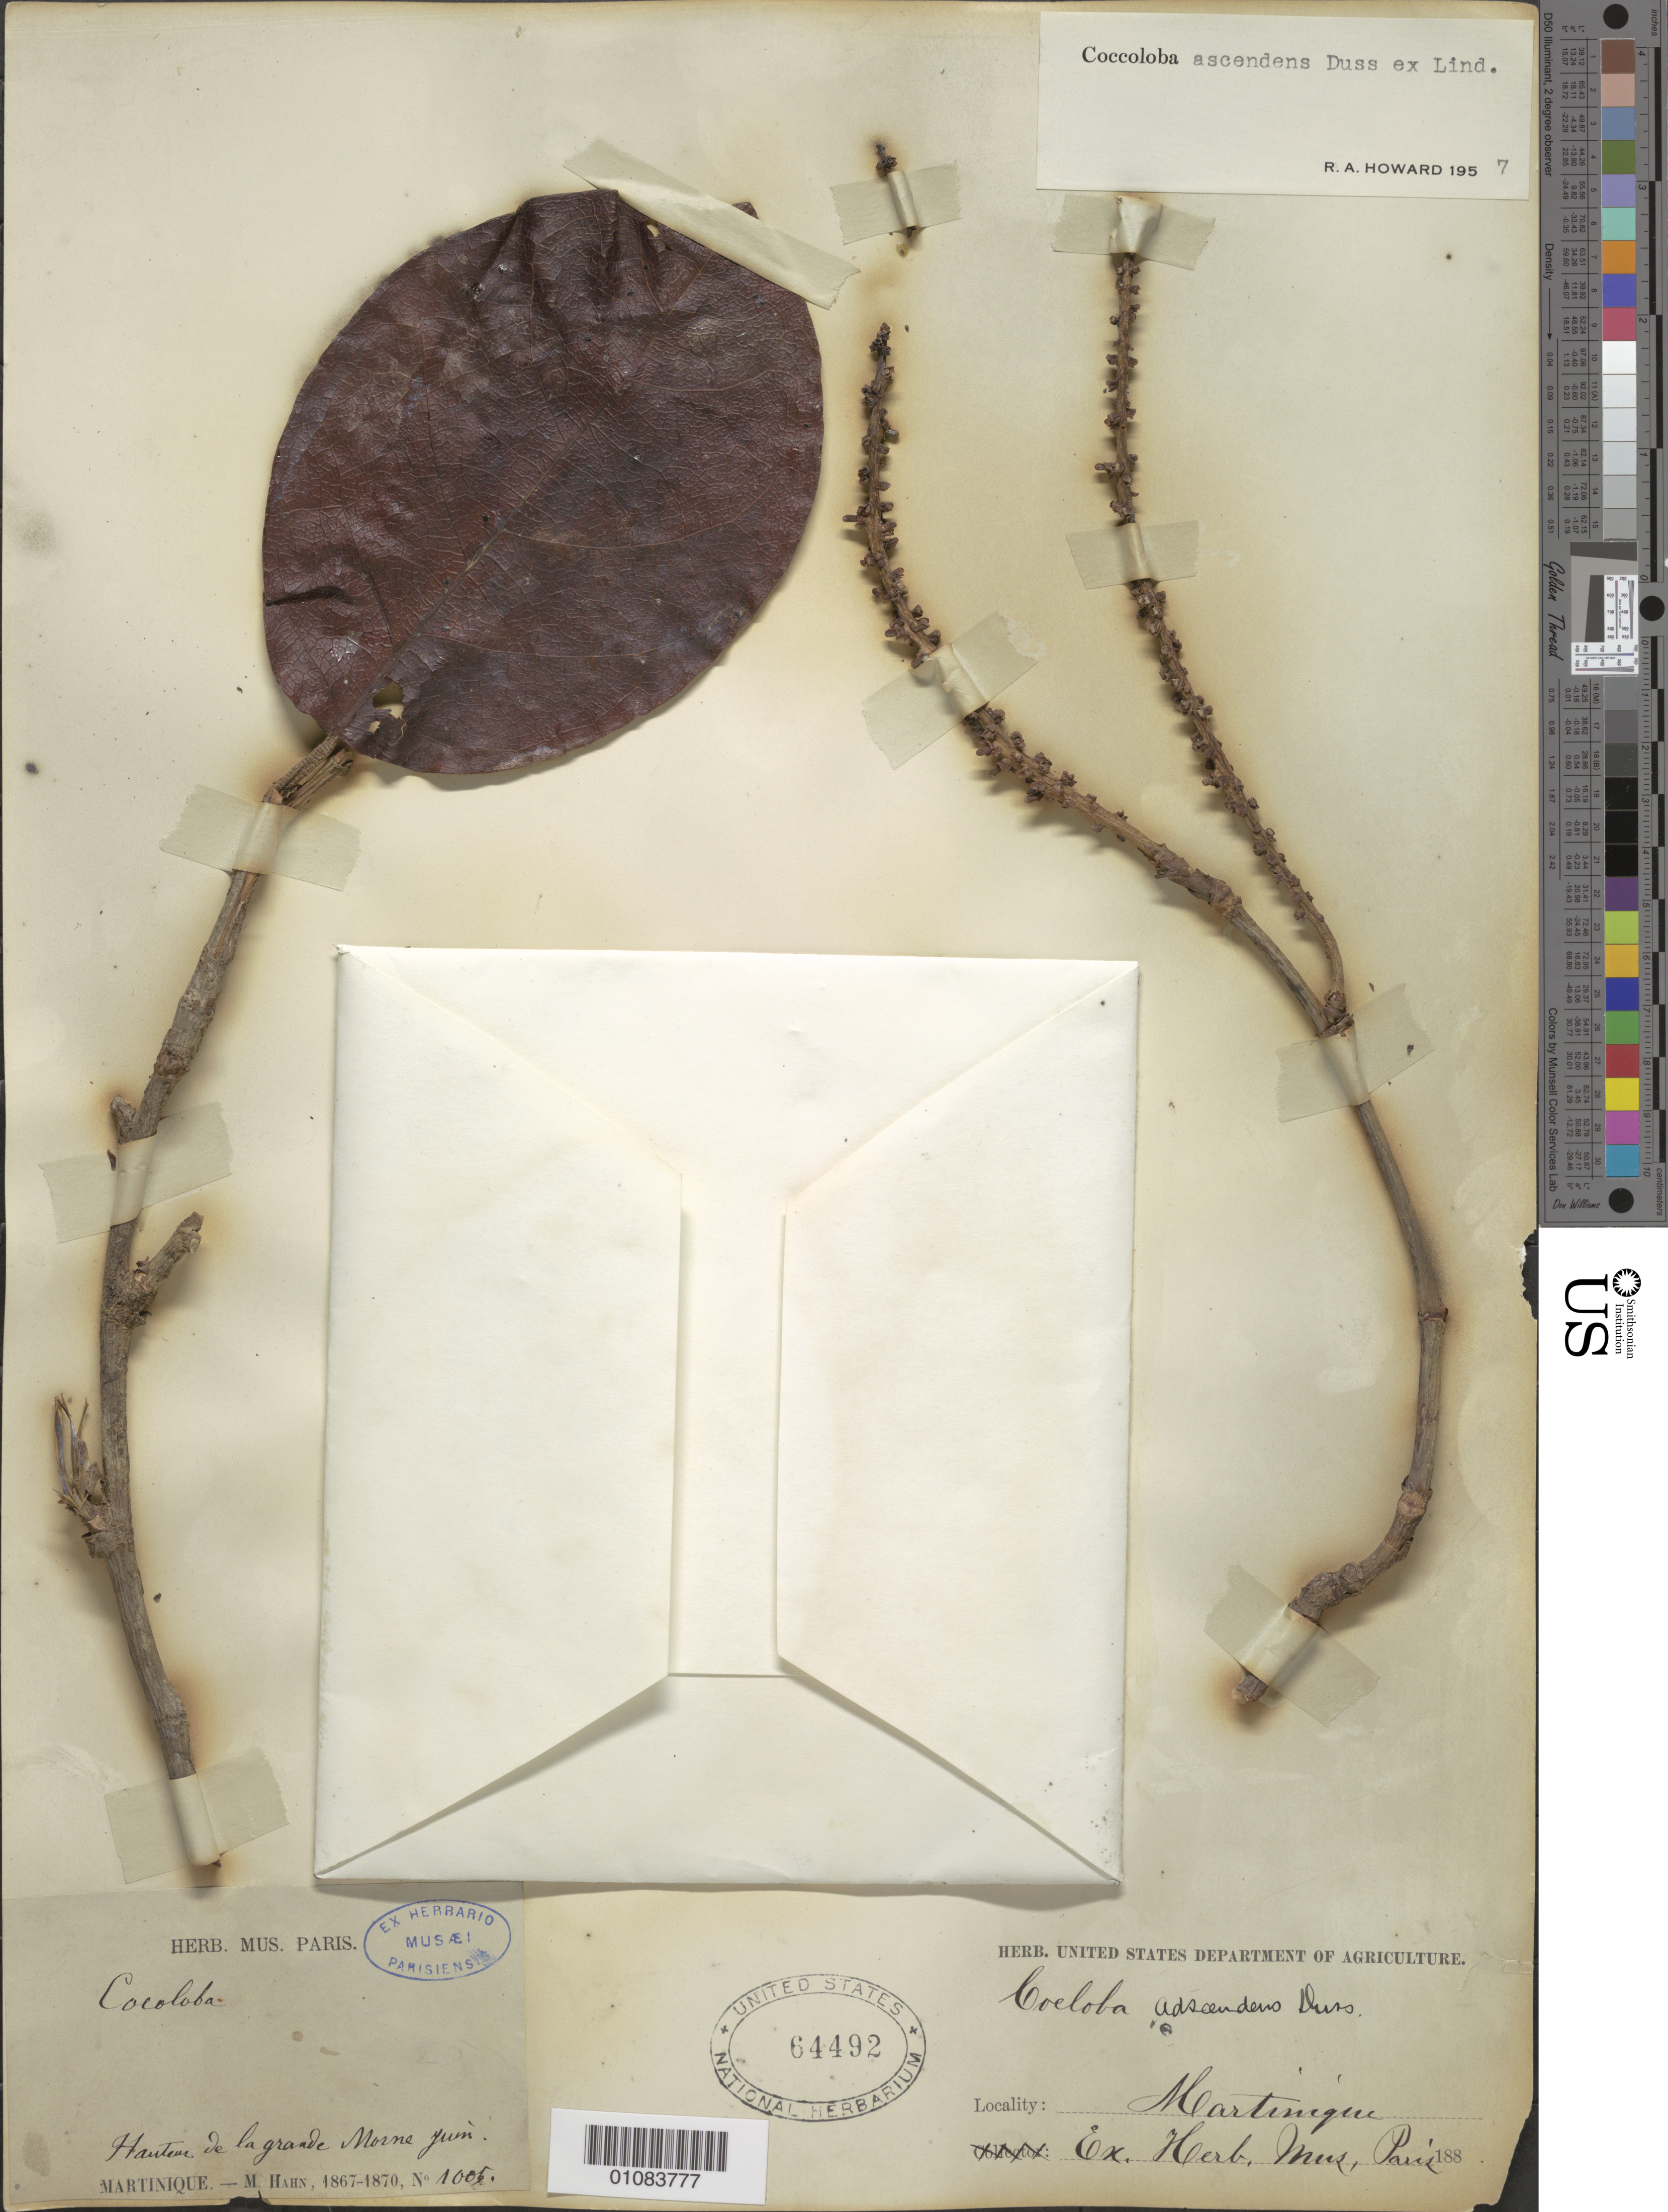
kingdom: Plantae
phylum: Tracheophyta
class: Magnoliopsida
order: Caryophyllales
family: Polygonaceae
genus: Coccoloba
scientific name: Coccoloba ascendens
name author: Duss ex Lindau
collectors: M. Hahn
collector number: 1005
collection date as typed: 1867 to -- --- 1870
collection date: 1867/1870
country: Martinique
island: Martinique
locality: Hauteur de la grande Morne Juin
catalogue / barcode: US 64492